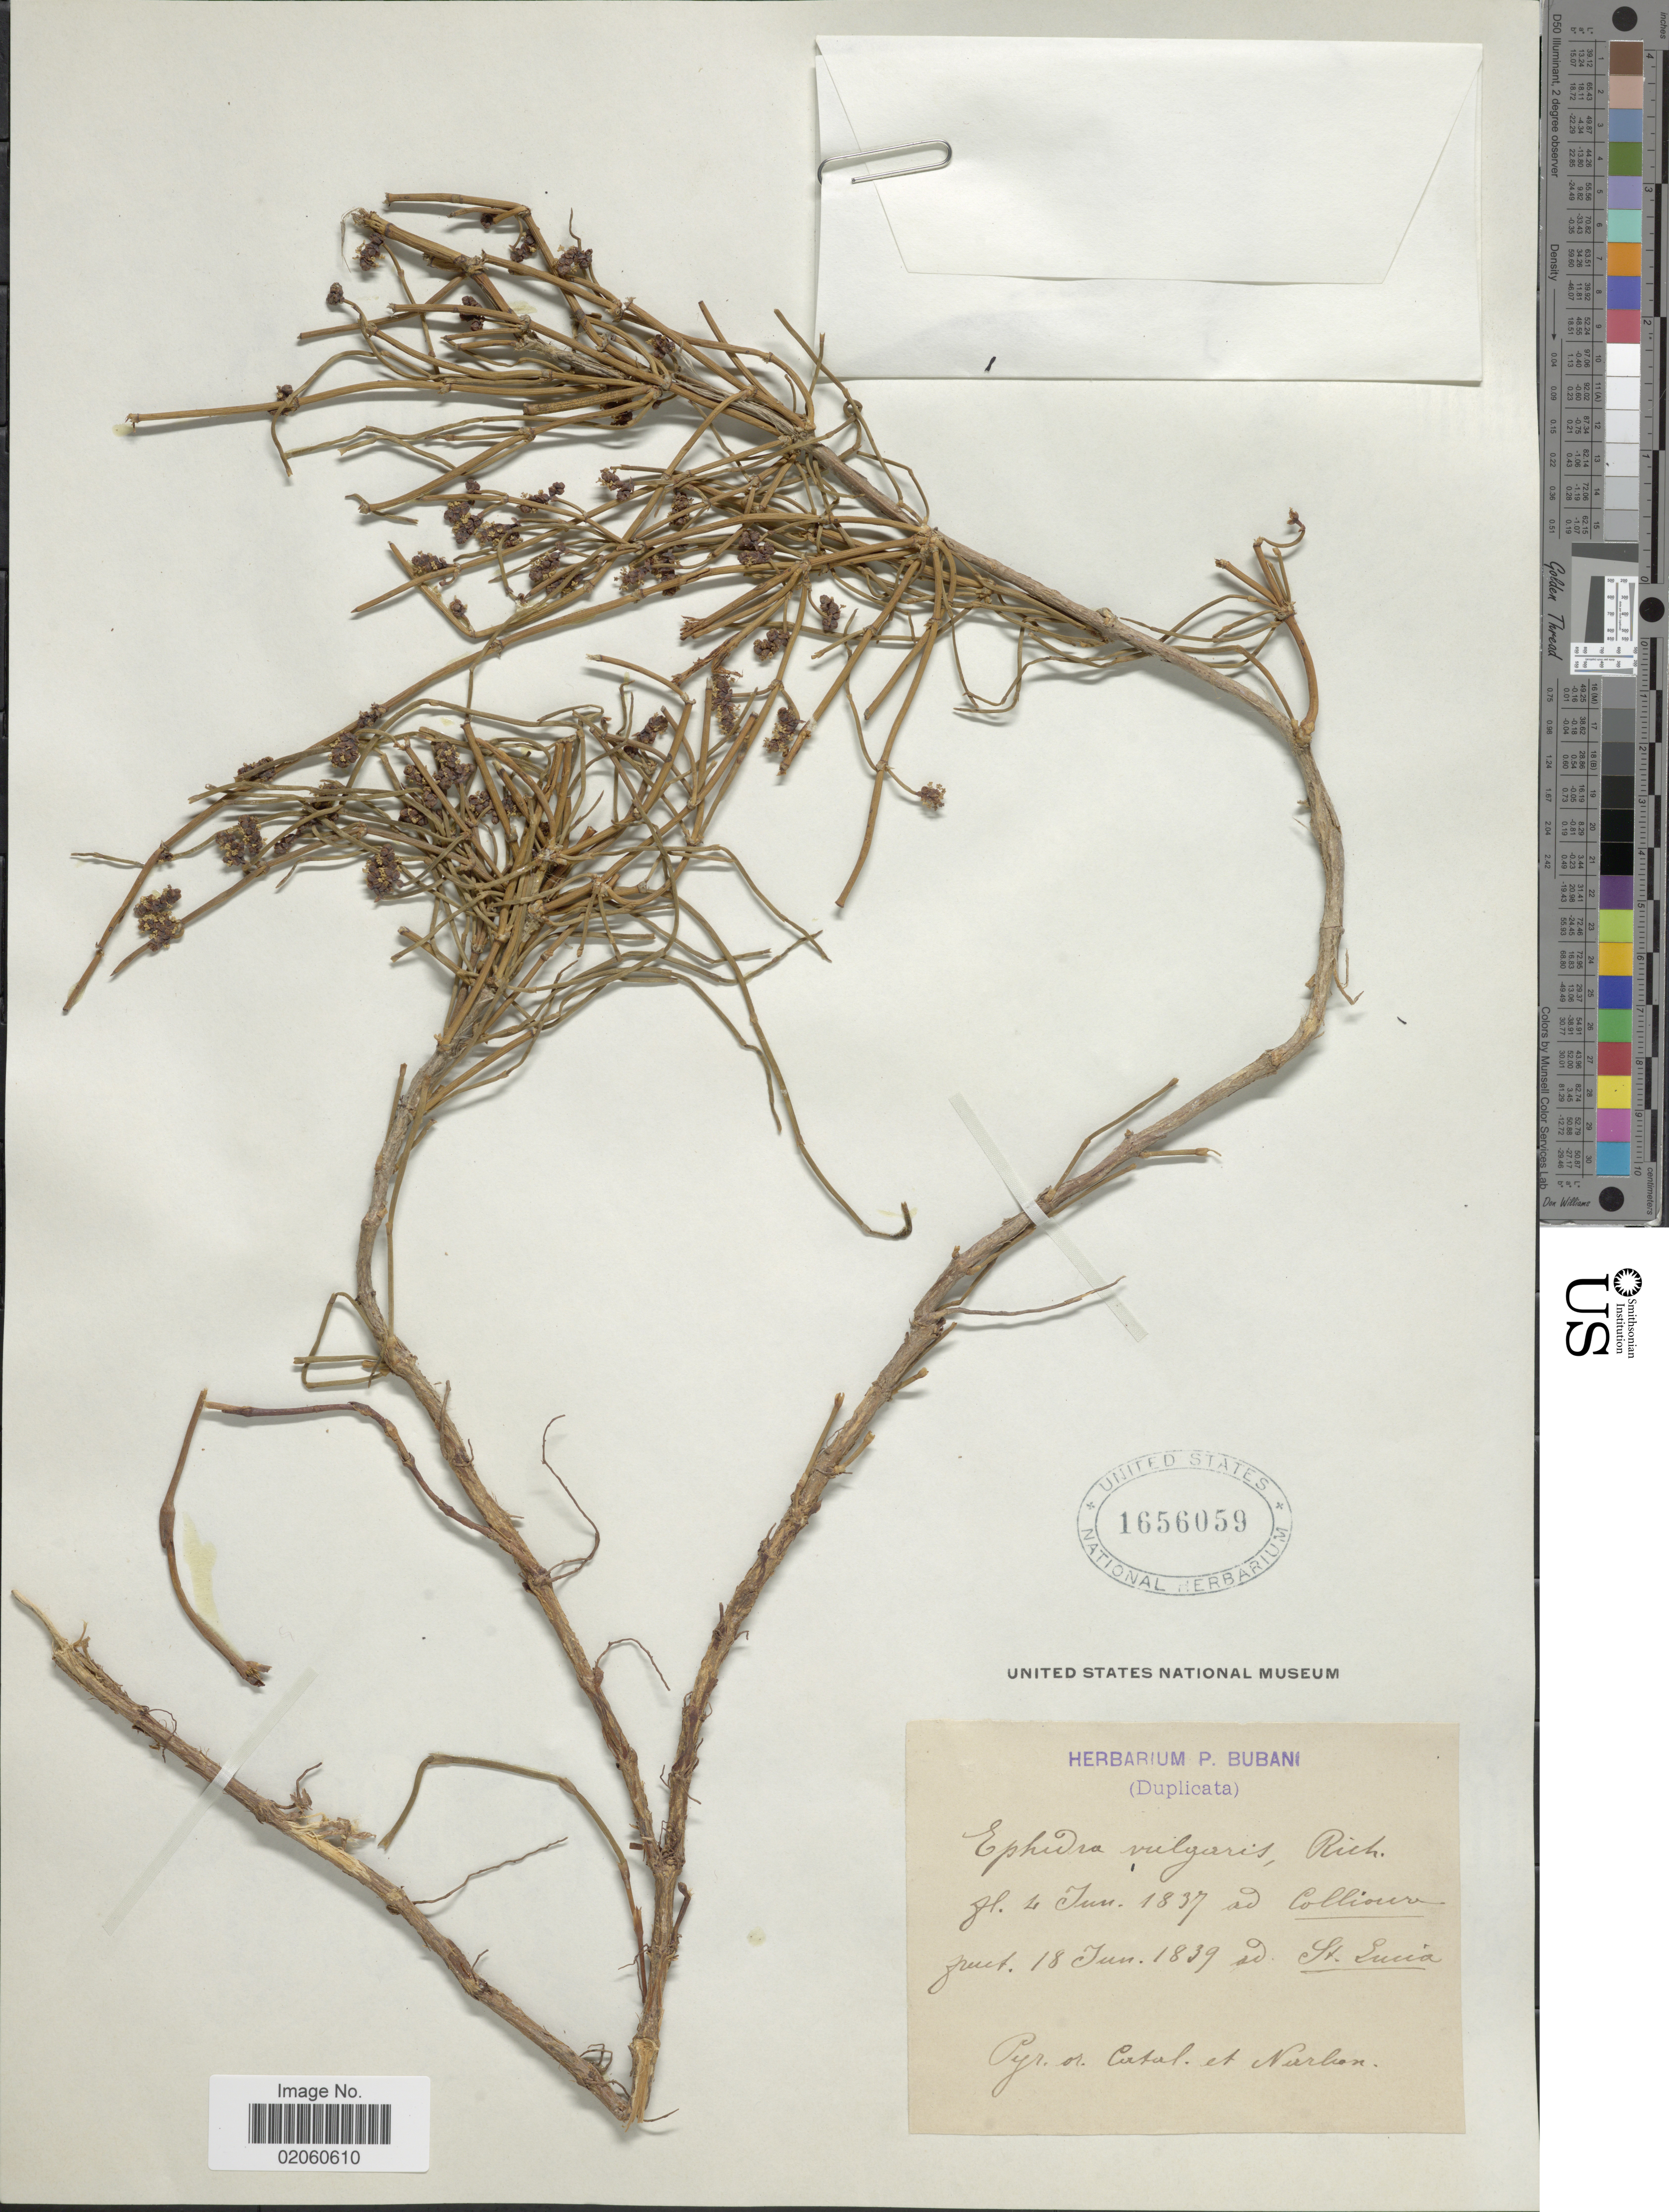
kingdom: Plantae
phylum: Tracheophyta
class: Gnetopsida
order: Ephedrales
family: Ephedraceae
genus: Ephedra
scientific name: Ephedra vulgaris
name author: Willk.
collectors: ex herb. P. Bubani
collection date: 1837-06-04/1839-06-18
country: France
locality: Pyr. or. Catal. et Nurban. Ad collionu (fl.), ad St. Lucia (fr.)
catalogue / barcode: US 165059